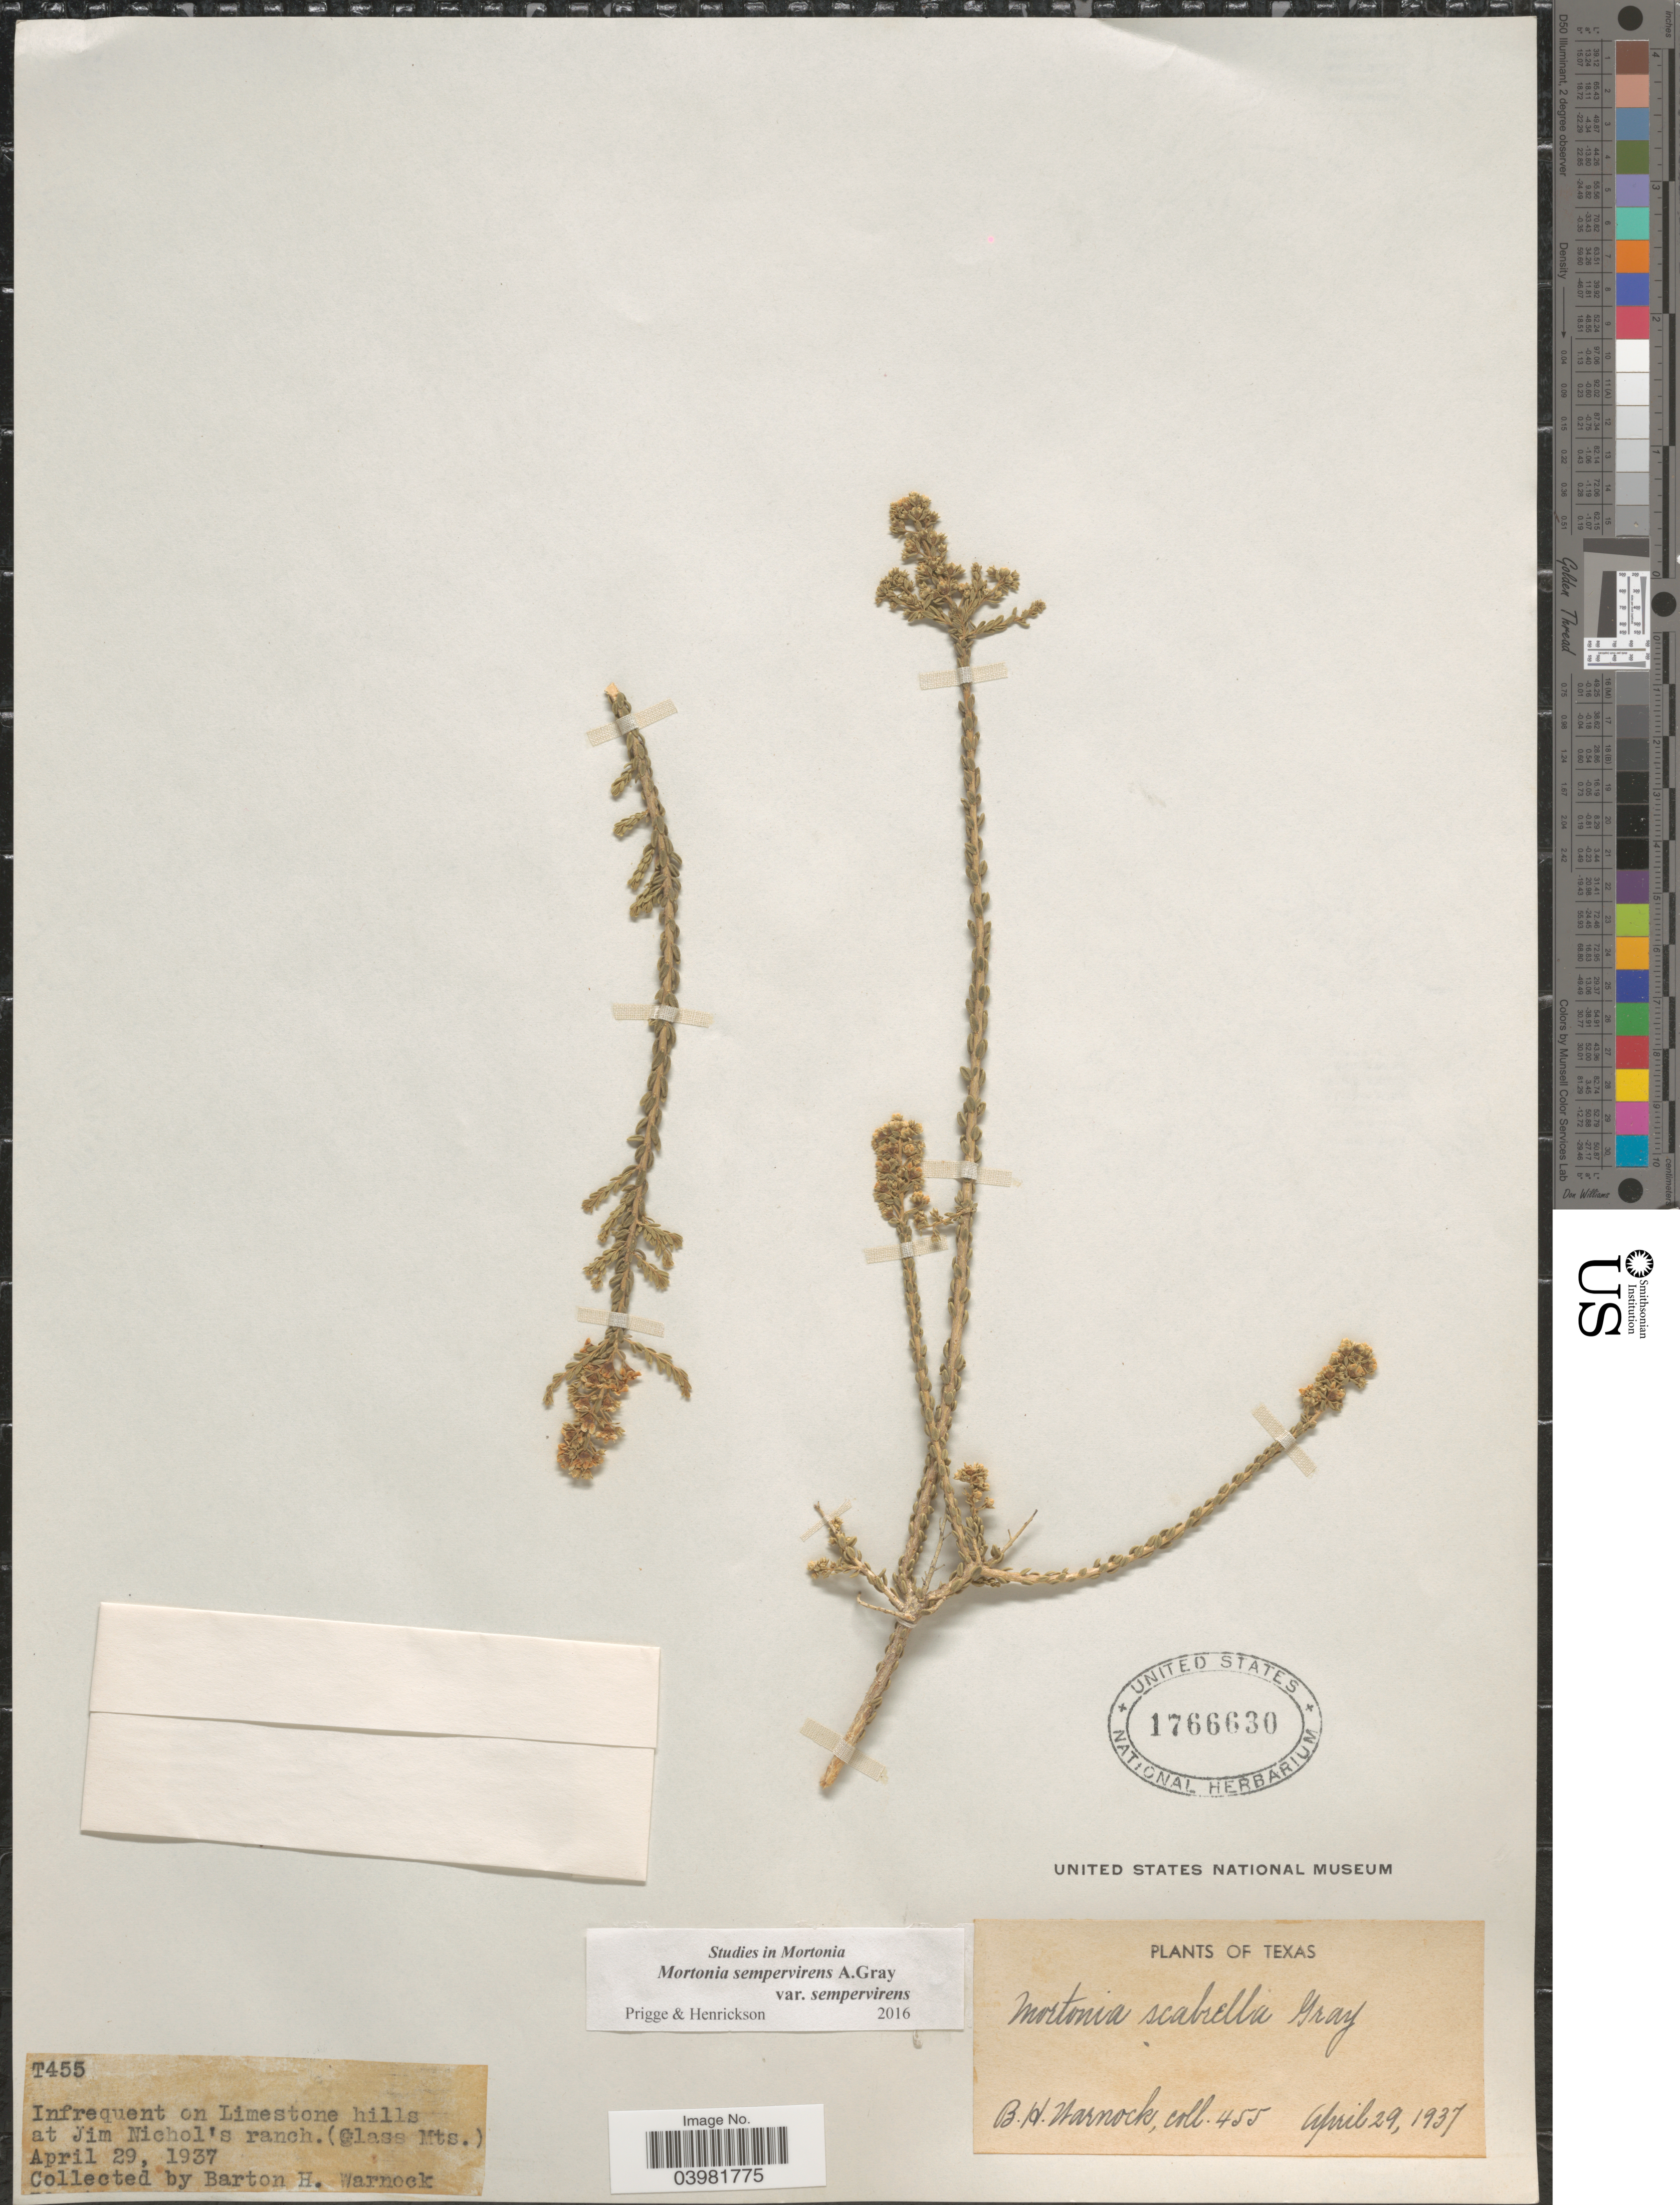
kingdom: Plantae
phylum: Tracheophyta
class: Magnoliopsida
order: Celastrales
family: Celastraceae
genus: Mortonia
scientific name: Mortonia sempervirens var. sempervirens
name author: A. Gray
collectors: B. H. Warnock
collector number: T455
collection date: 1937-04-29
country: United States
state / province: Texas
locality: At Jim Nichol's ranch. (Glass Mts.).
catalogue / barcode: US 1766630